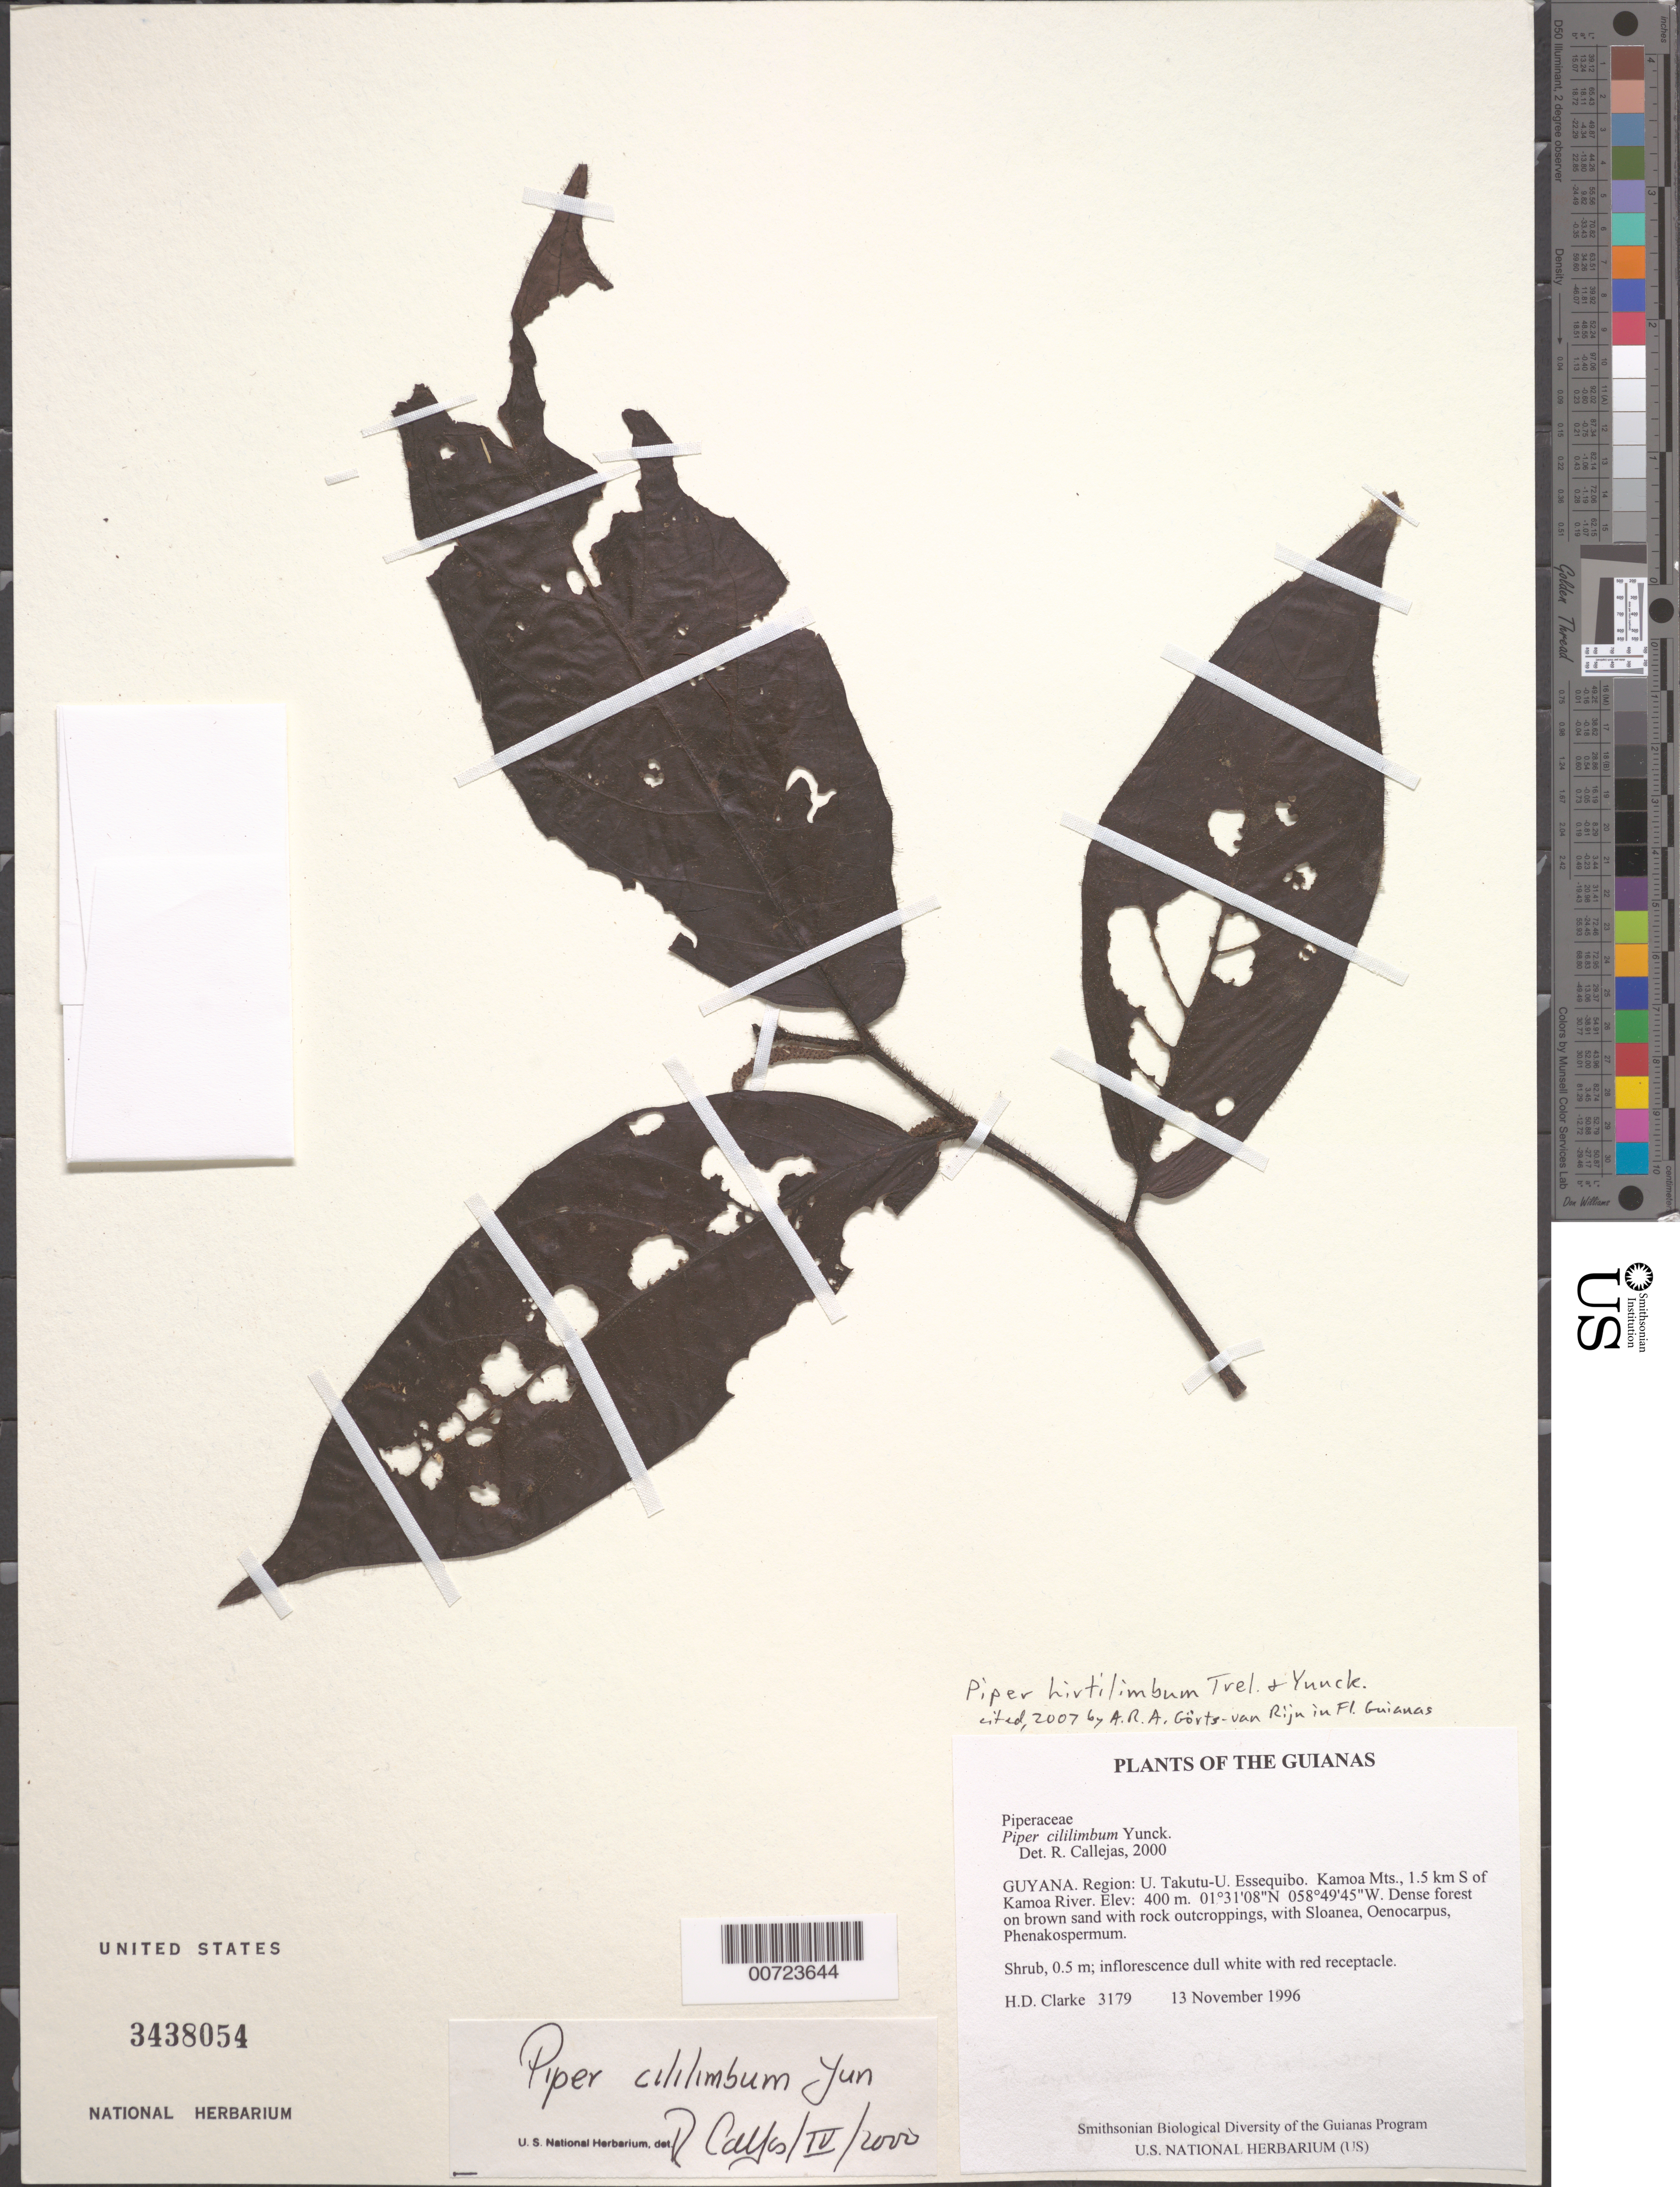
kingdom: Plantae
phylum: Tracheophyta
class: Magnoliopsida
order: Piperales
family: Piperaceae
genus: Piper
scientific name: Piper cililimbum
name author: Yunck.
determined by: Callejas, Ricardo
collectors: H. D. Clarke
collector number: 3179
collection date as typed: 13 November 1996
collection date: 1996-11-13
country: Guyana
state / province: U. Takutu-U. Essequibo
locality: Kamoa Mts., 1.5 km S of Kamoa River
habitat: Dense forest on brown sand with rock outcroppings, with Sloanea, Oenocarpus, Phenakospermum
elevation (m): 400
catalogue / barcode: US 3438054